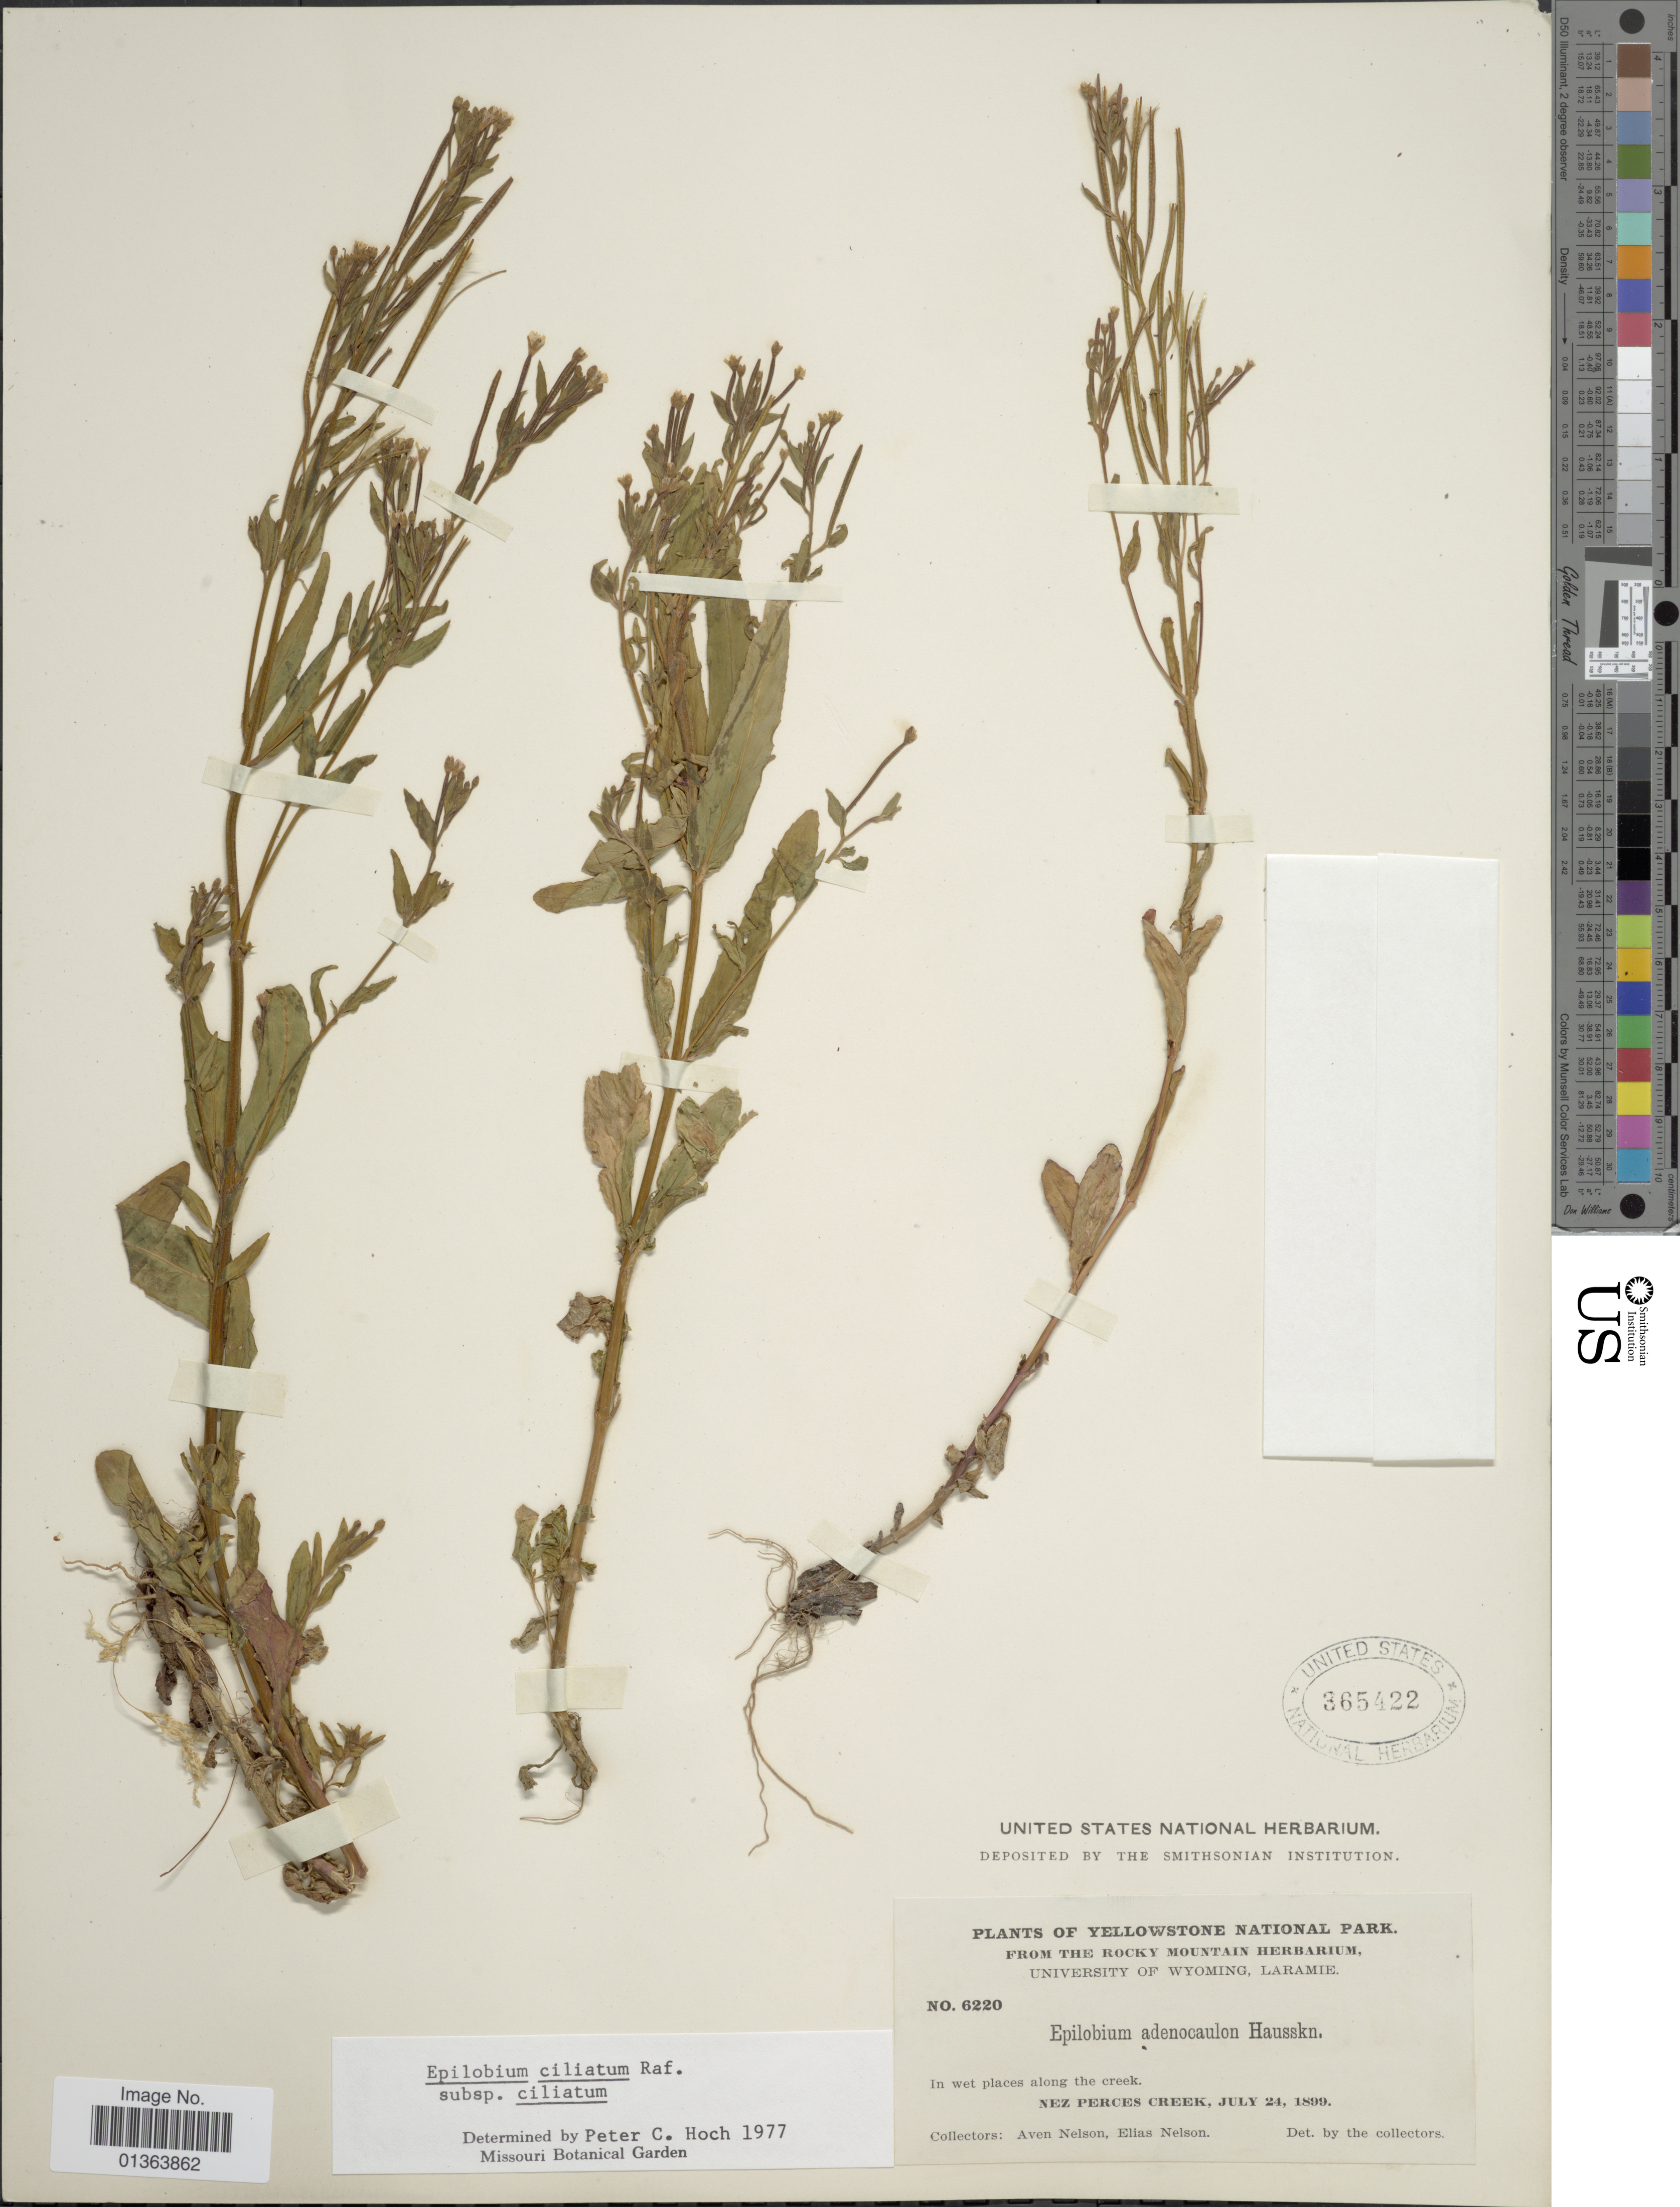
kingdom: Plantae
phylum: Tracheophyta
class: Magnoliopsida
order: Myrtales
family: Onagraceae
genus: Epilobium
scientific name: Epilobium ciliatum subsp. ciliatum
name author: Raf.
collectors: A. Nelson & E. Nelson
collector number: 6220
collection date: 1899-07-24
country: United States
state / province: Wyoming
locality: Yellowstone National Park. Nez Perces Creek.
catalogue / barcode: US 365422